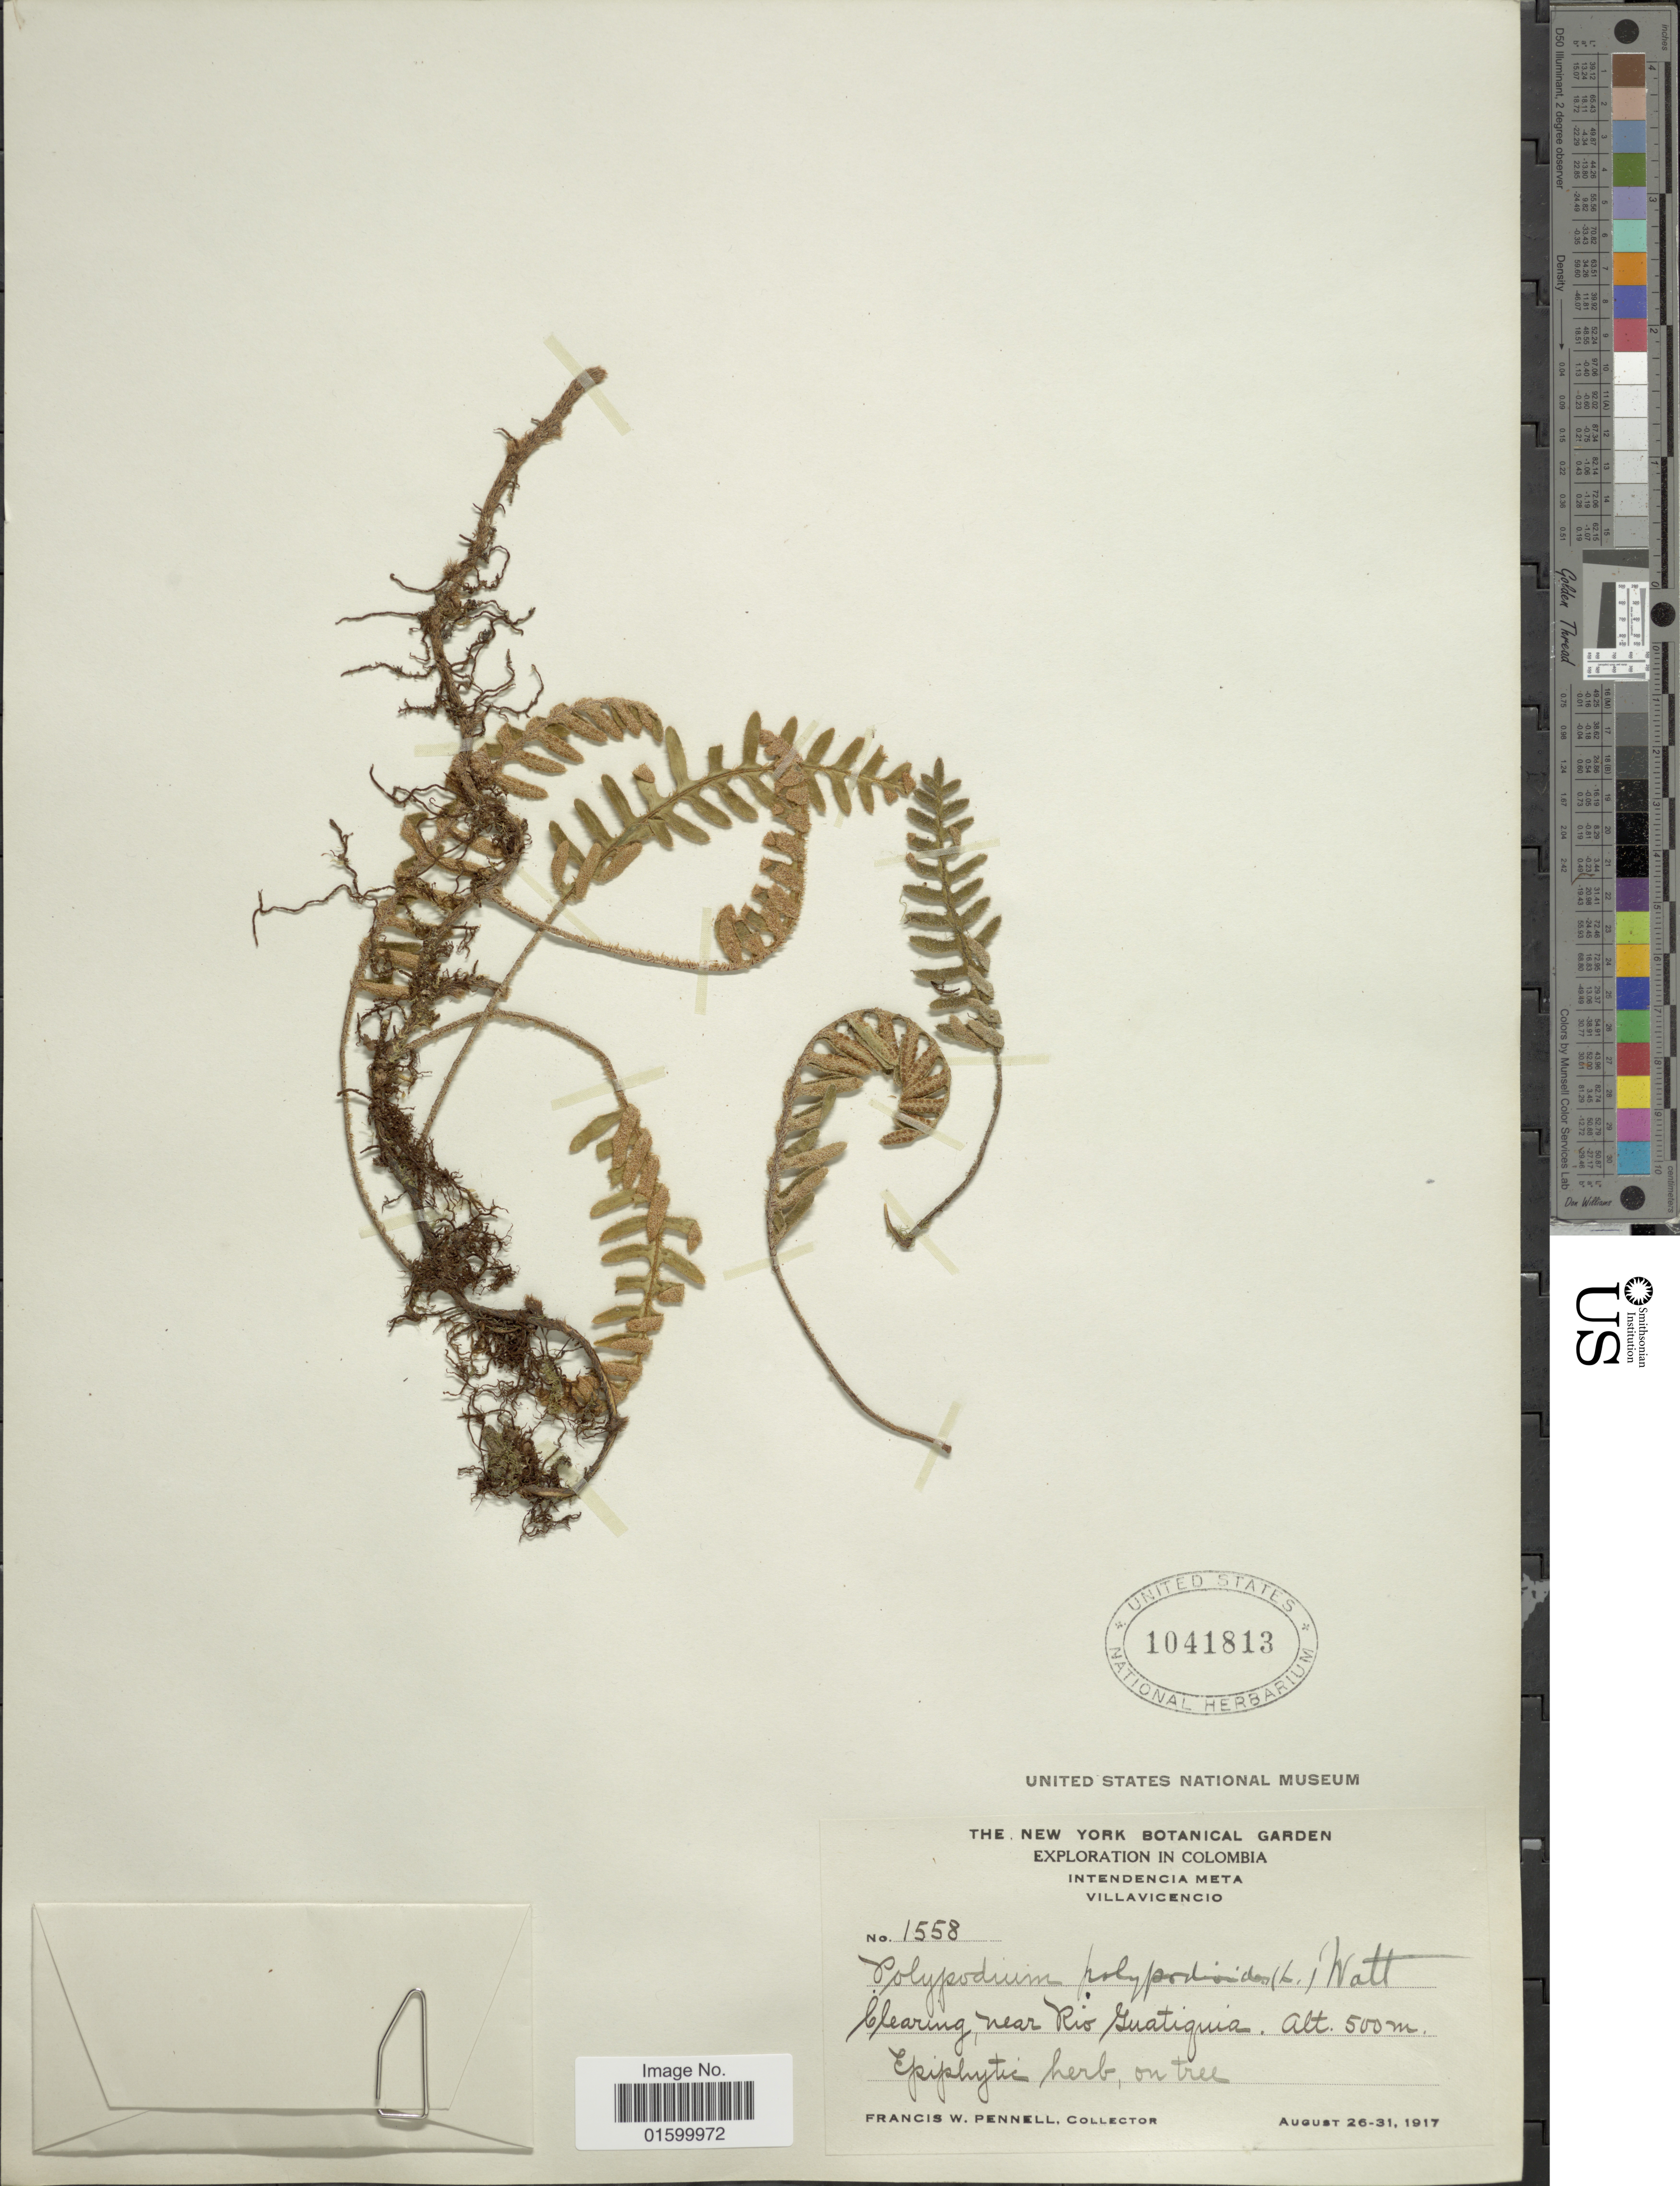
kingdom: Plantae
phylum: Tracheophyta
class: Polypodiopsida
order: Polypodiales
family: Polypodiaceae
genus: Pleopeltis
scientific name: Pleopeltis polypodioides var. burchellii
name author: (Baker) A.R. Sm.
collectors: F. W. Pennell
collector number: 1558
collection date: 1917-08-26/1917-08-31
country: Colombia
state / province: Meta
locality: Intendencia Meta, Villavicencio. Clearing near Rio Guatiquia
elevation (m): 500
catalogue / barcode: US 1041813